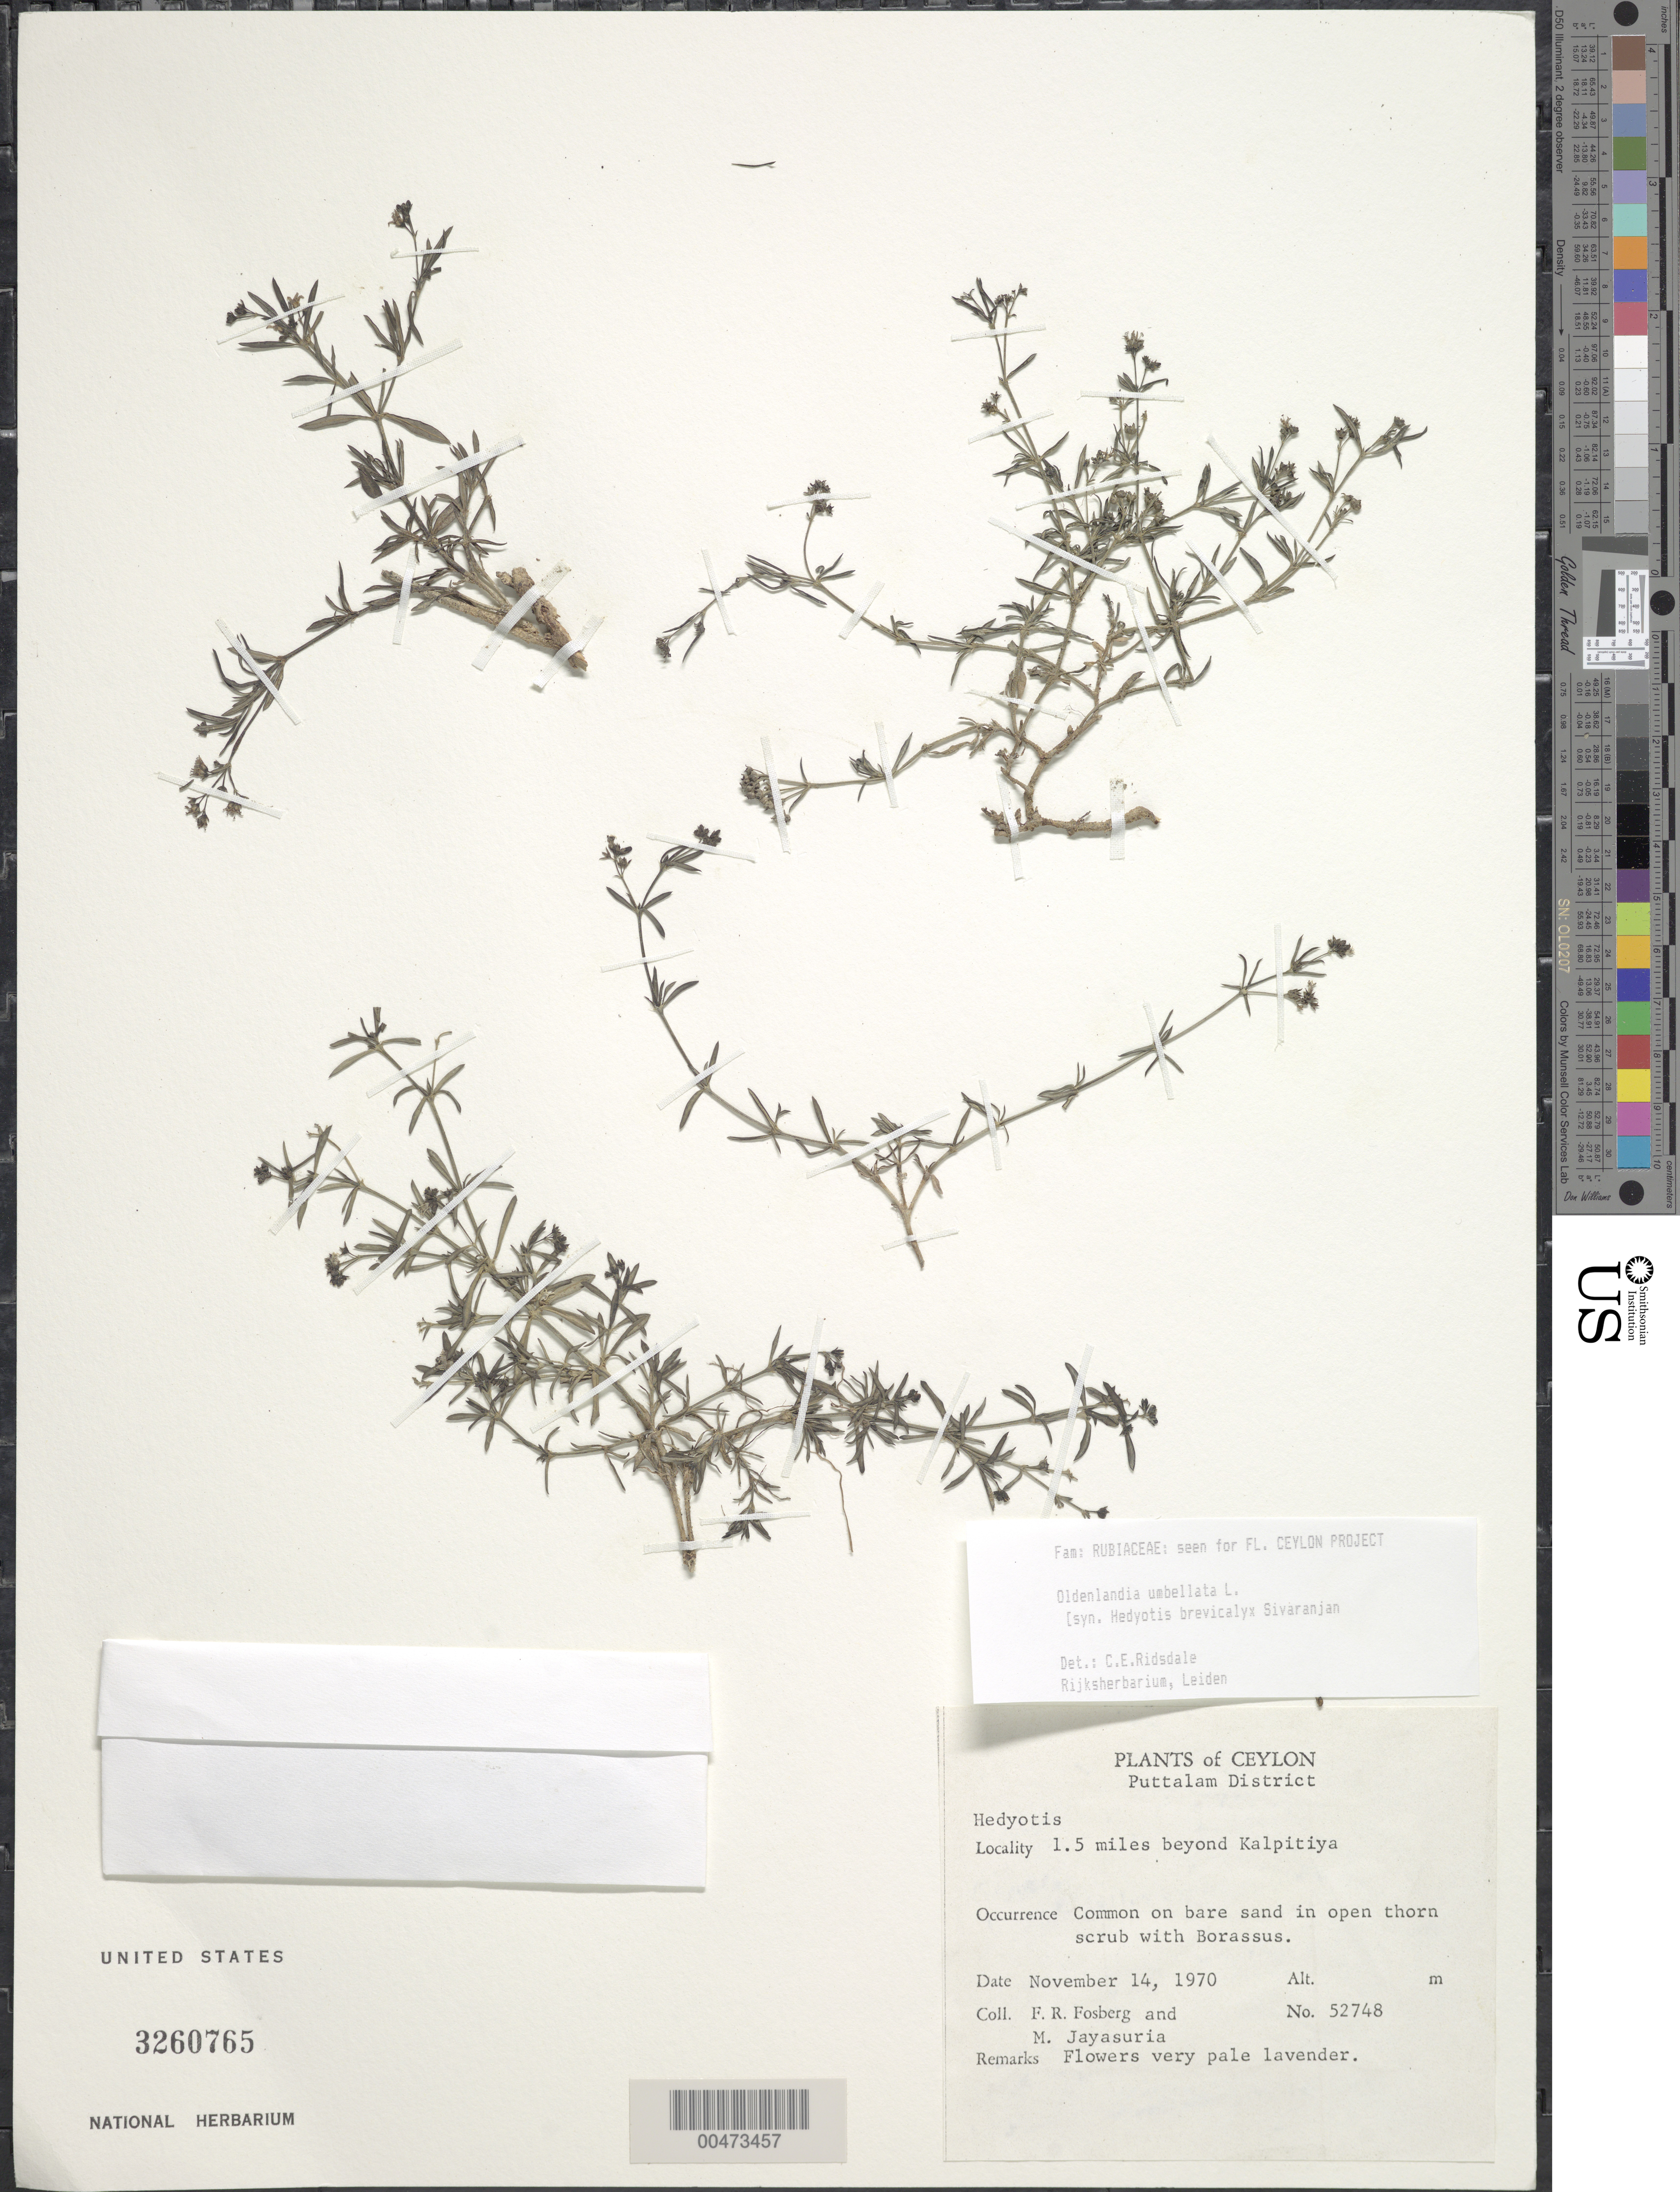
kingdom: Plantae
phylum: Tracheophyta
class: Magnoliopsida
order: Gentianales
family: Rubiaceae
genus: Oldenlandia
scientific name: Oldenlandia umbellata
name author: L.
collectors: F. R. Fosberg & A. H. Jayasuriya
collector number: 52748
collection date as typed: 14 Nov 1970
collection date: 1970-11-14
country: Sri Lanka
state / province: North Western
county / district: Puttalam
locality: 1.5 mi beyond Kalpitiya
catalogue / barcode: US 3260765